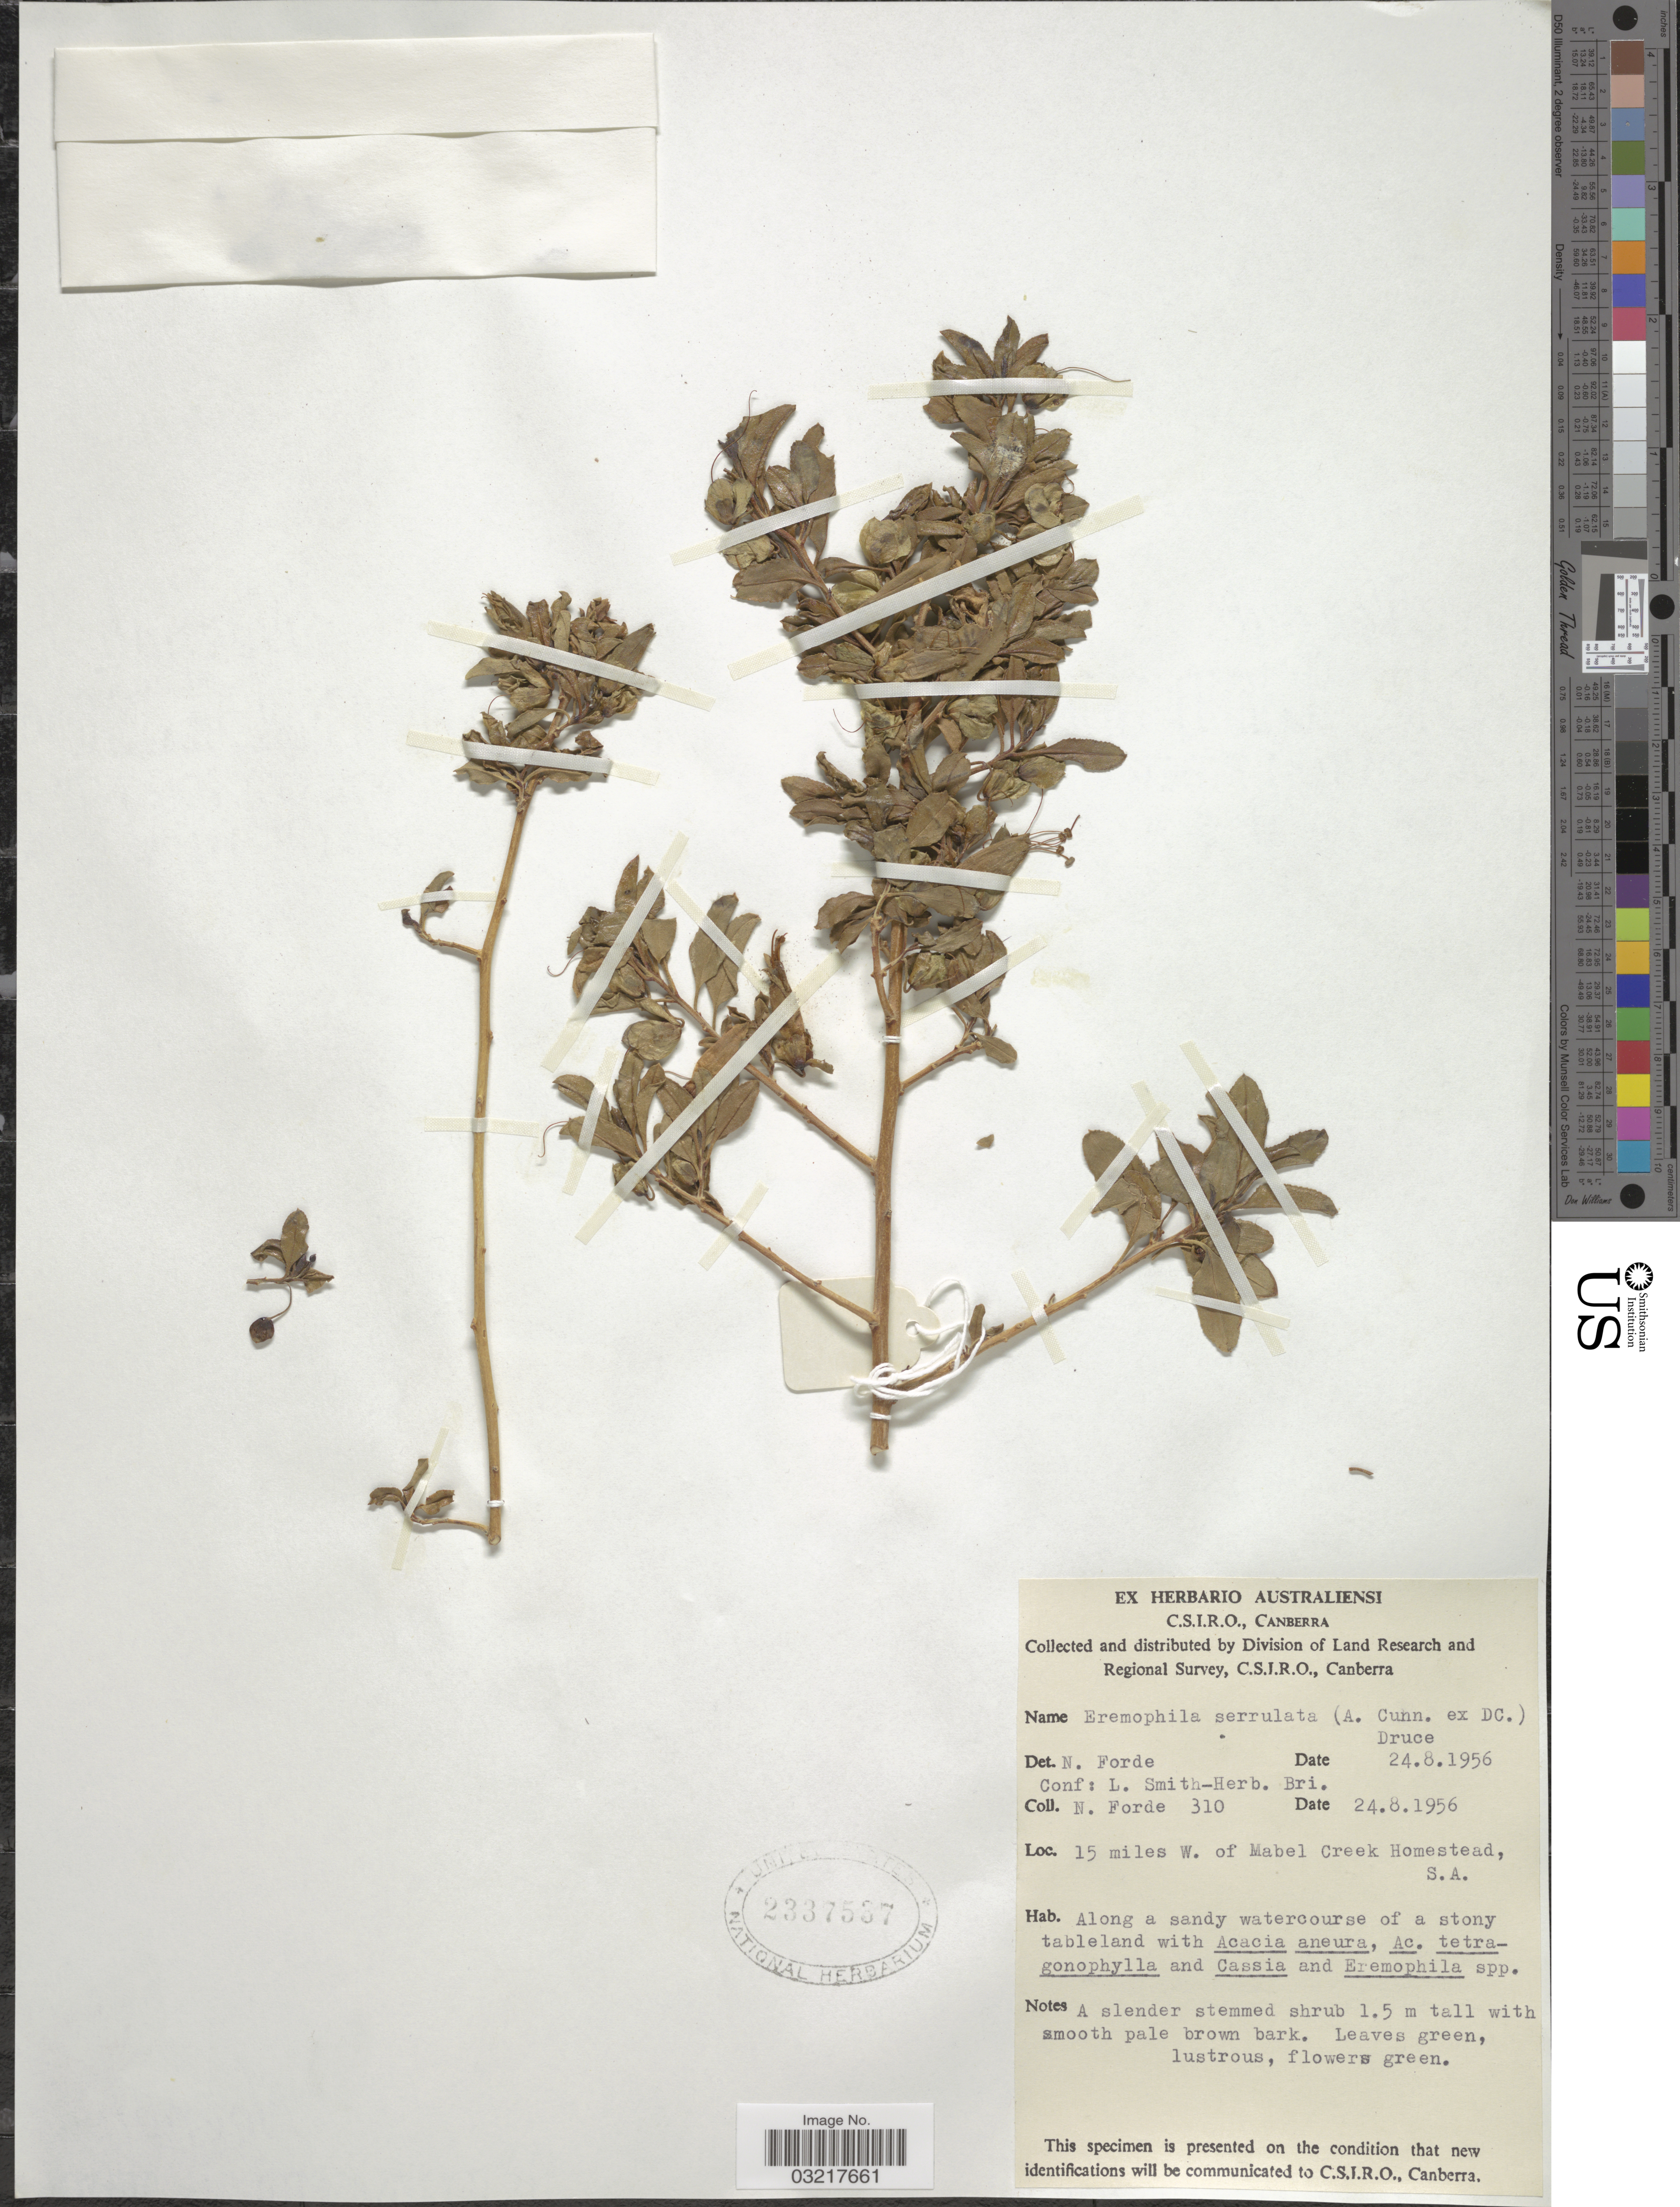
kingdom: Plantae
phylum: Tracheophyta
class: Magnoliopsida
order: Lamiales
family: Scrophulariaceae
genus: Eremophila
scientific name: Eremophila serrulata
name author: (A. Cunn. ex A. DC.) Druce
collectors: N. Forde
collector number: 310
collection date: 1956-08-24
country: Australia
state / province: South Australia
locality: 15 miles W. of Mabel Creek Homestead, S.A.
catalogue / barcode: US 2337537